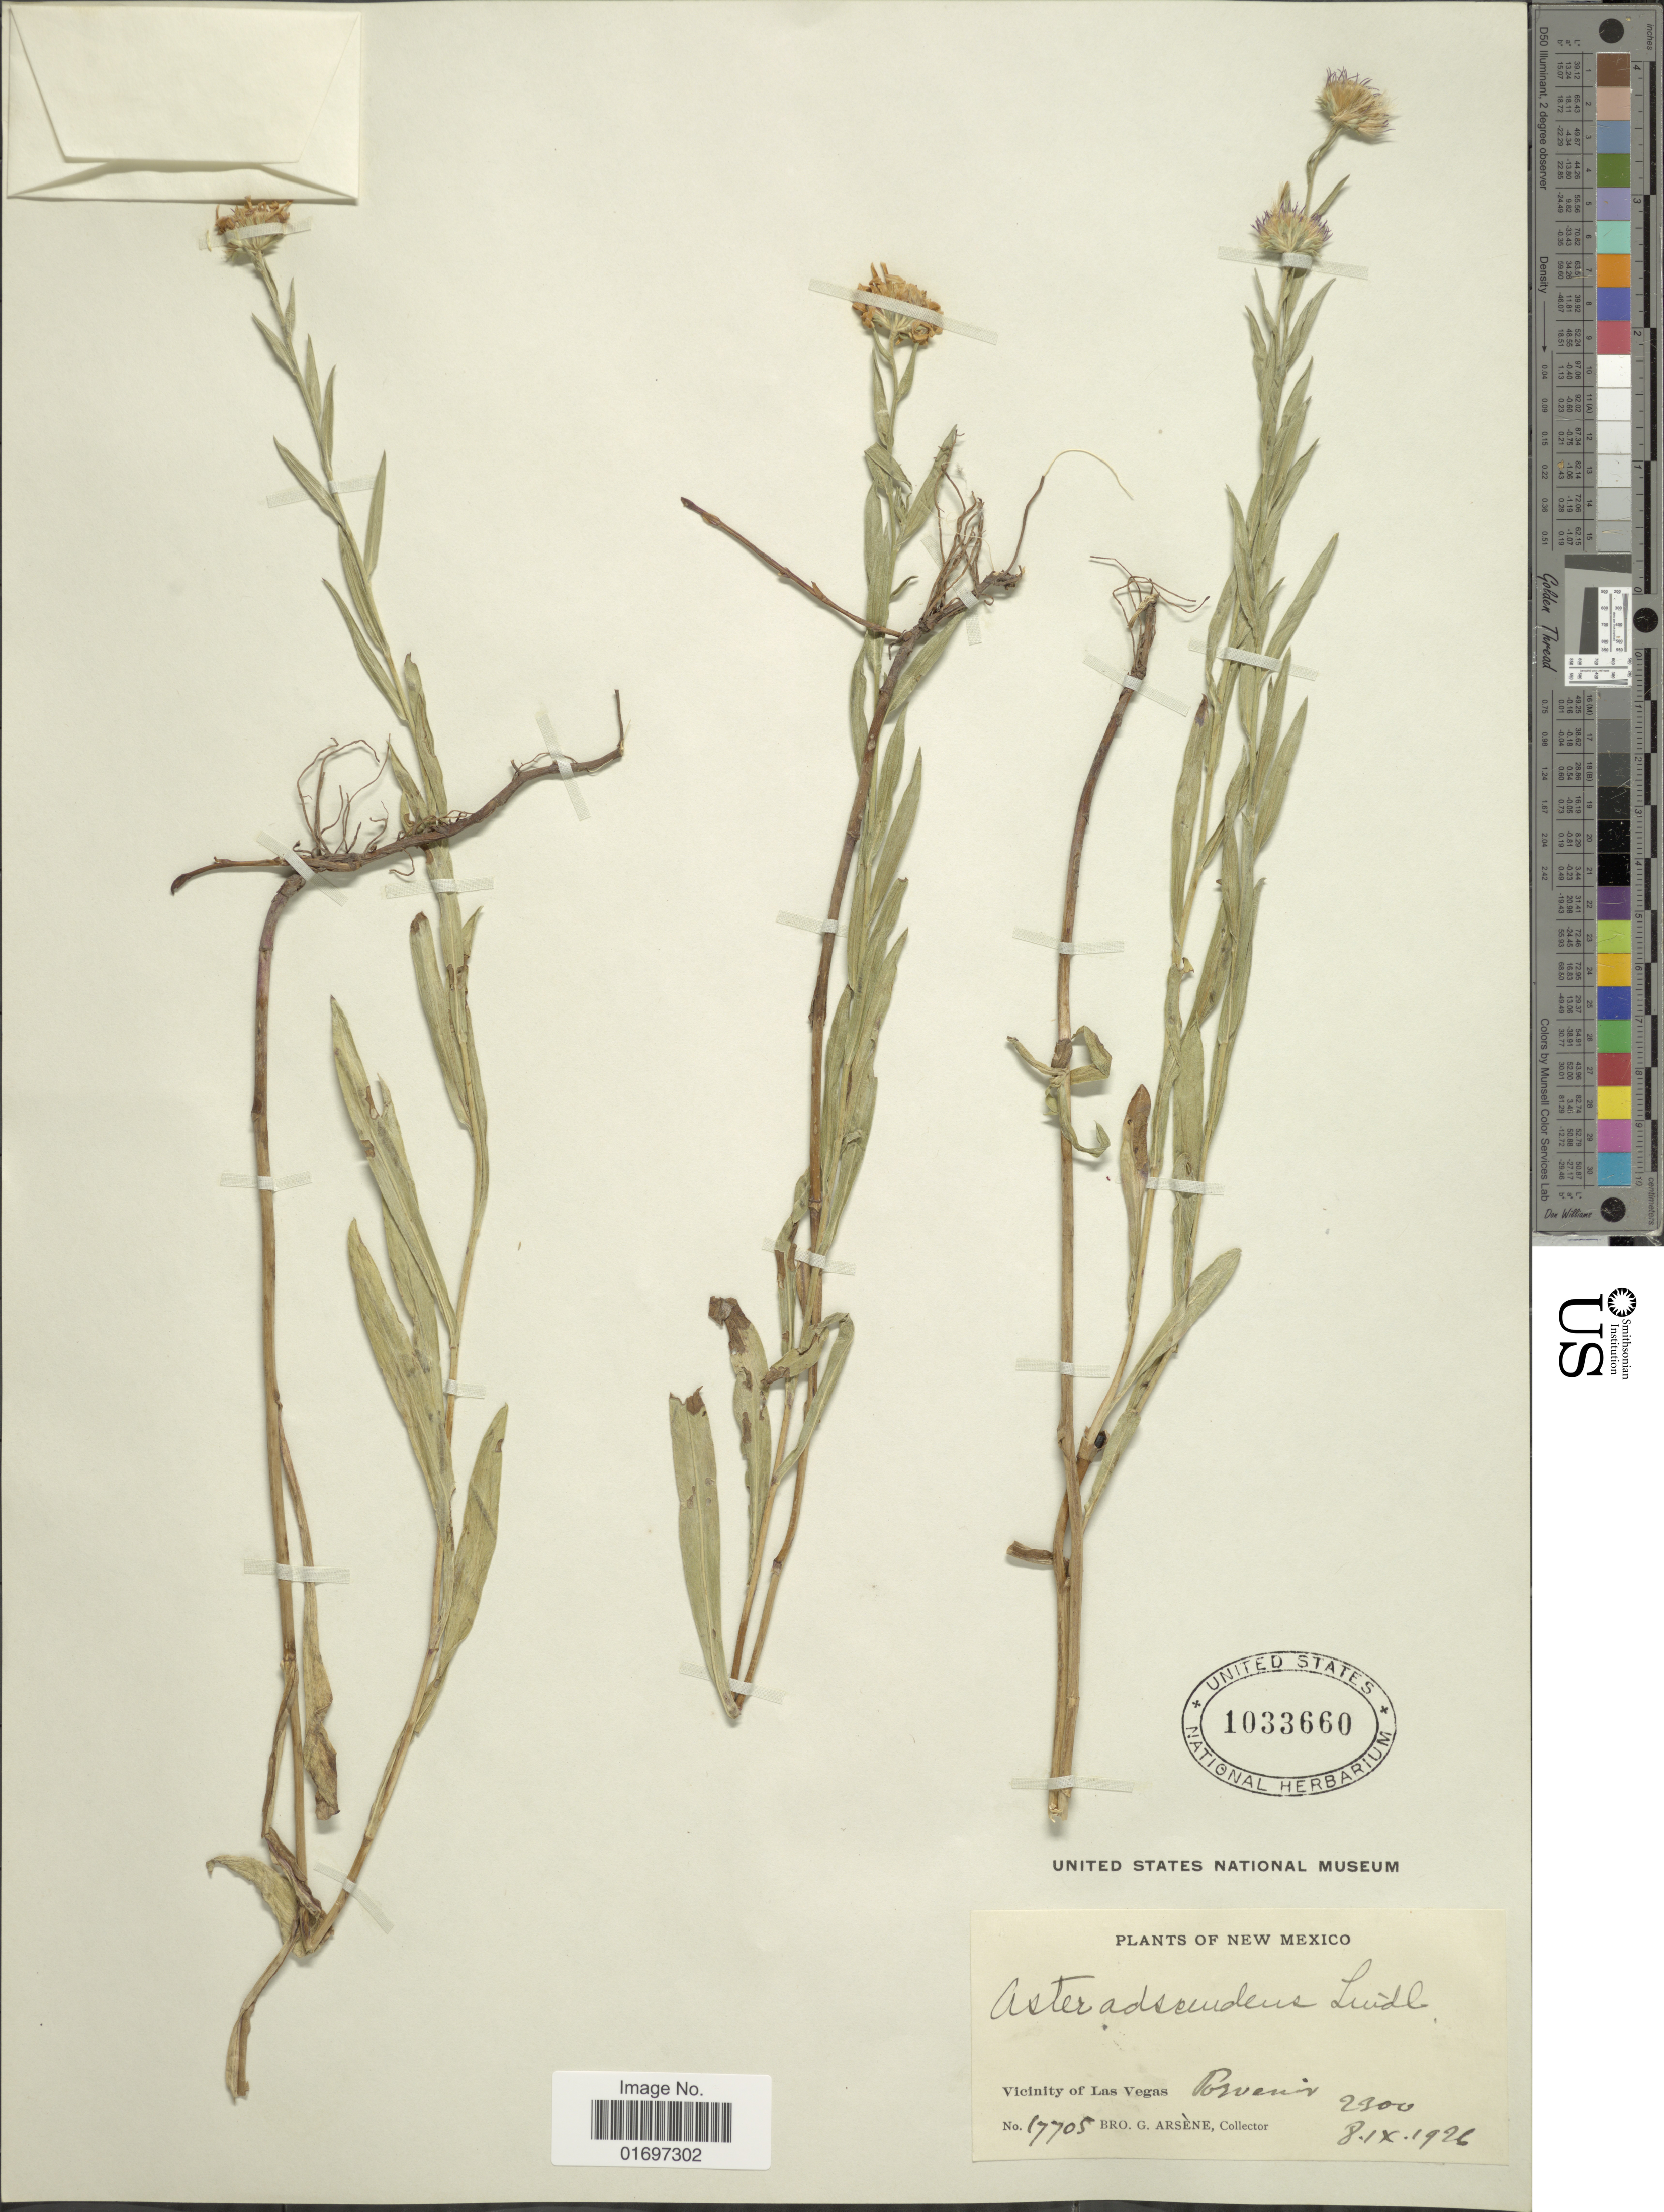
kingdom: Plantae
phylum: Tracheophyta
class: Magnoliopsida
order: Asterales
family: Asteraceae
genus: Symphyotrichum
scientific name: Symphyotrichum ascendens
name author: (Lindl.) G.L. Nesom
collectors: Bro. G. Arsène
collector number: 17705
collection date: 1926-09-08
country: United States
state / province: New Mexico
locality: New Mexico. Vicinity of Las Vegas, Porvenir.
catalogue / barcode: US 1033660